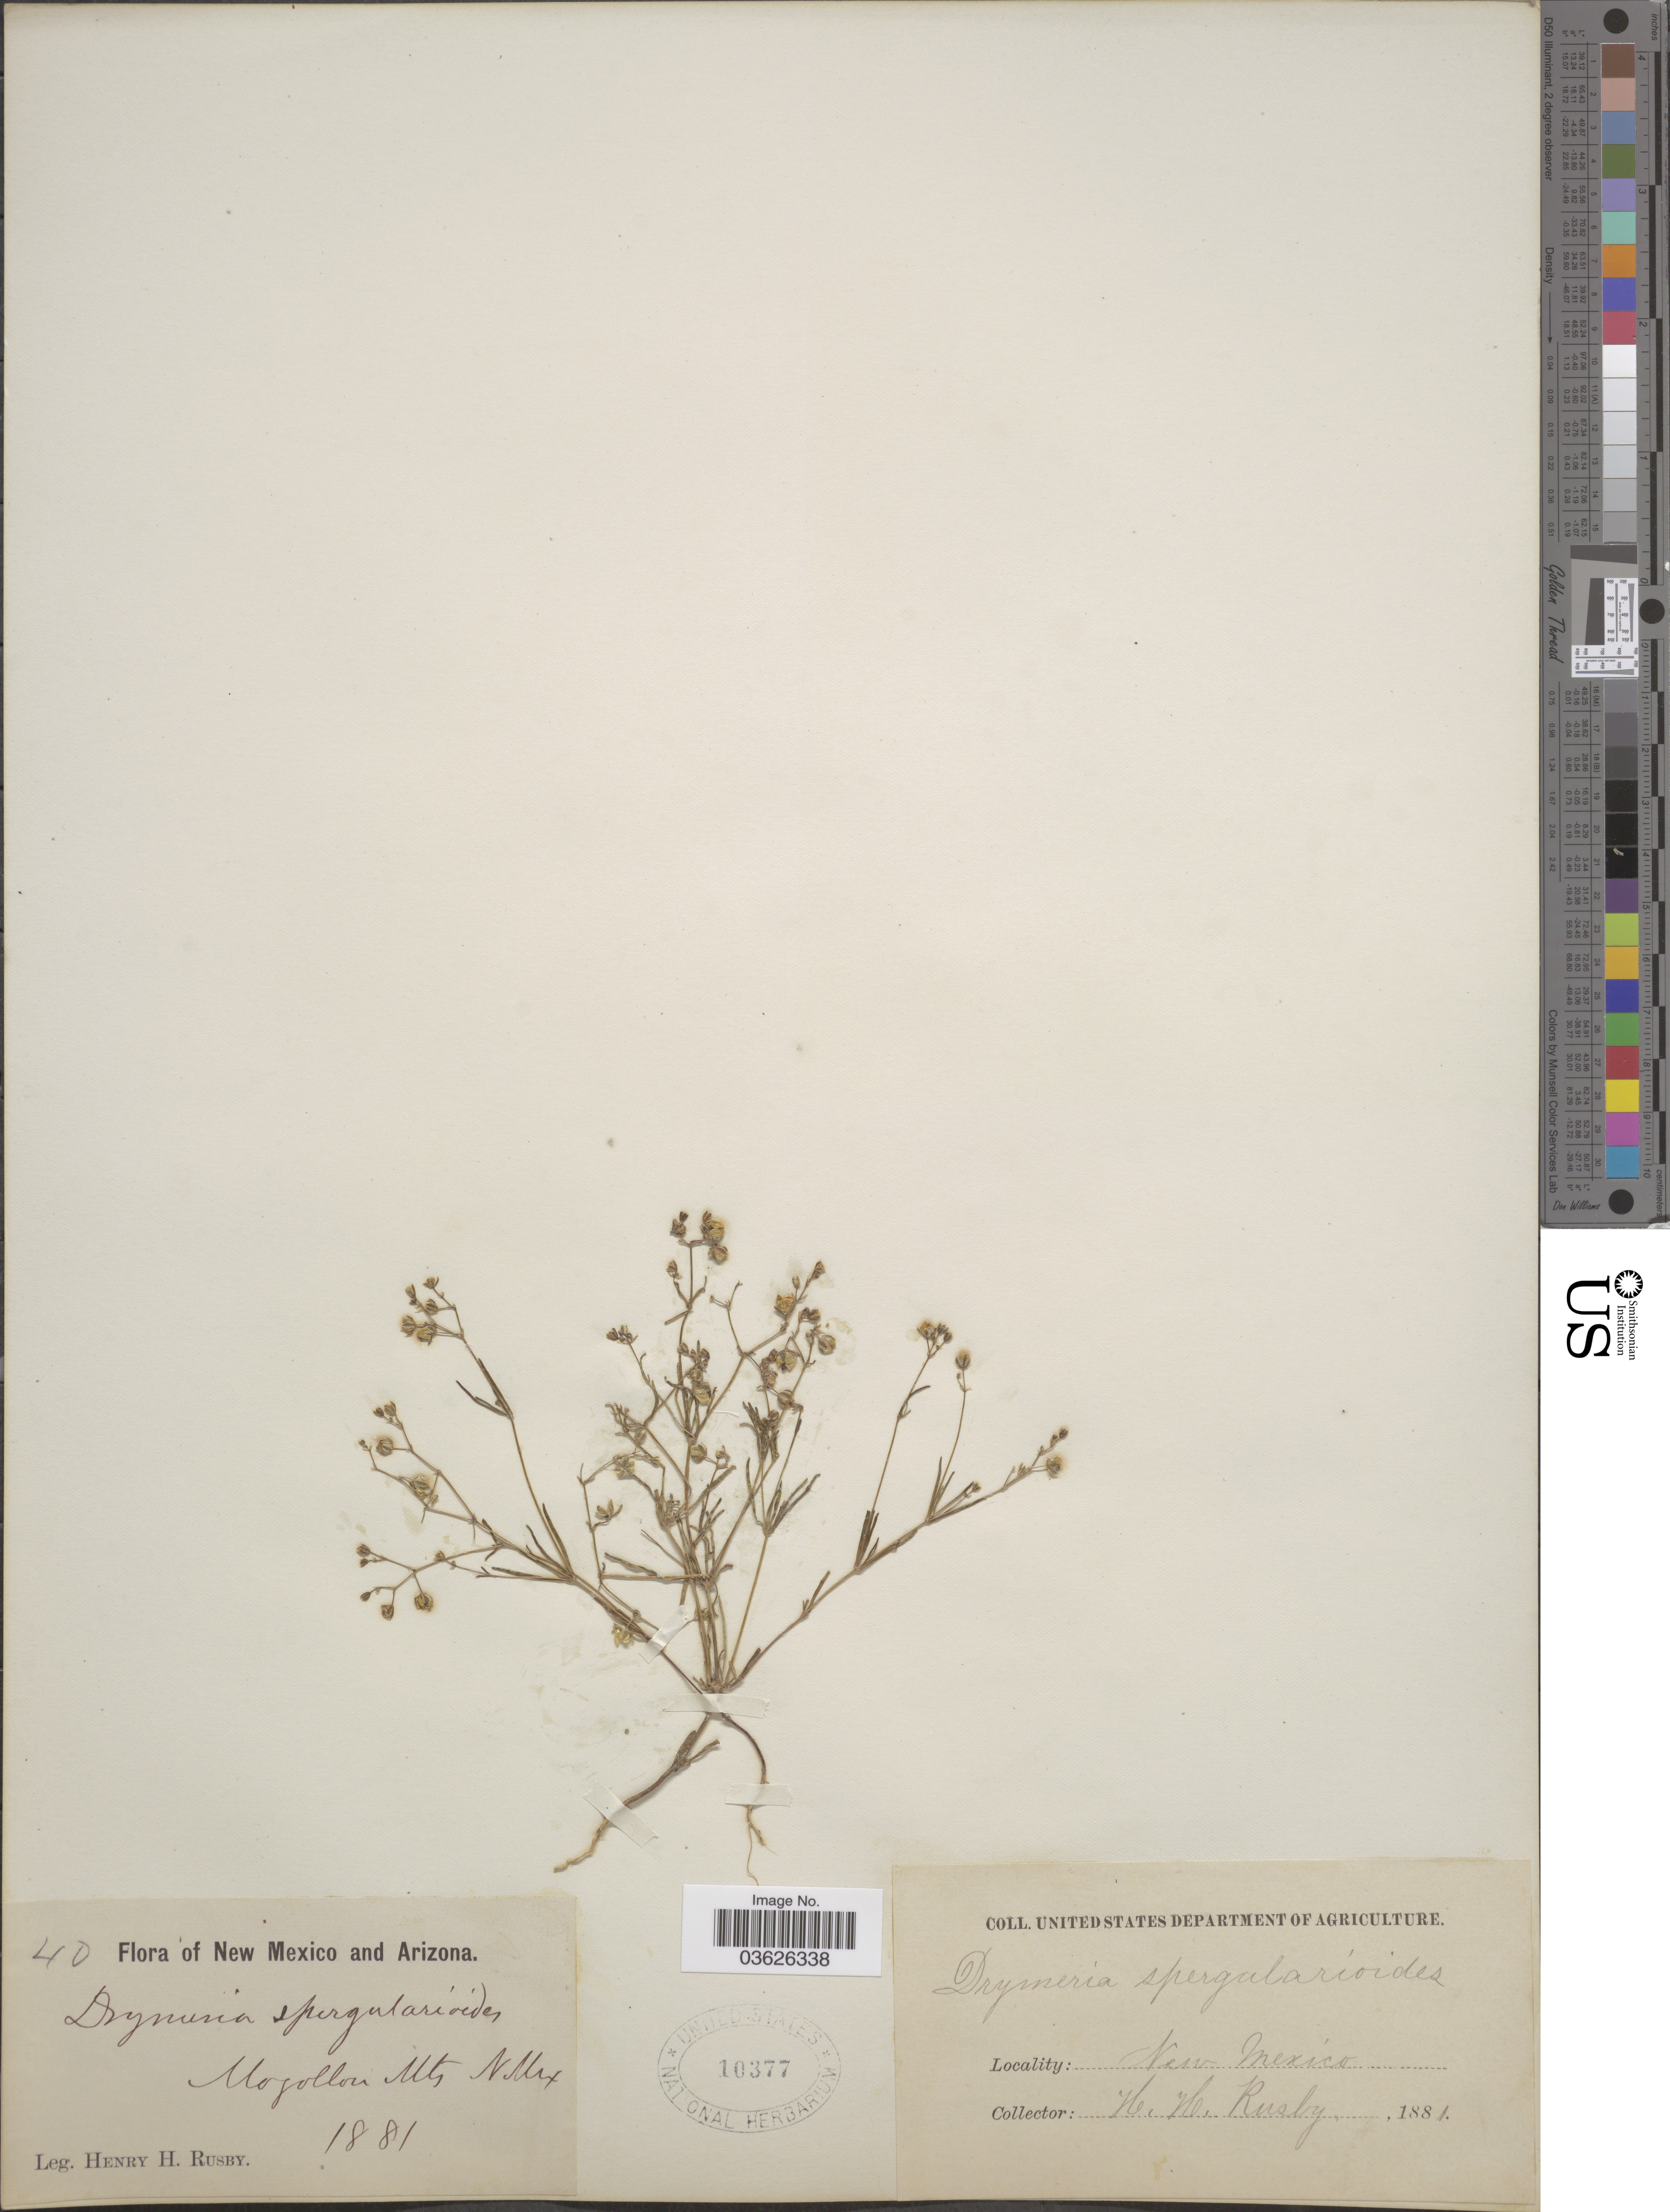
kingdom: Plantae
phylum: Tracheophyta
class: Magnoliopsida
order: Caryophyllales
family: Caryophyllaceae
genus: Drymaria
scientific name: Drymaria sperguloides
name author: A. Gray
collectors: H. H. Rusby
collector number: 40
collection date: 1881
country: United States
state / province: New Mexico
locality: Mogollon Mts.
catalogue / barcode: US 10377